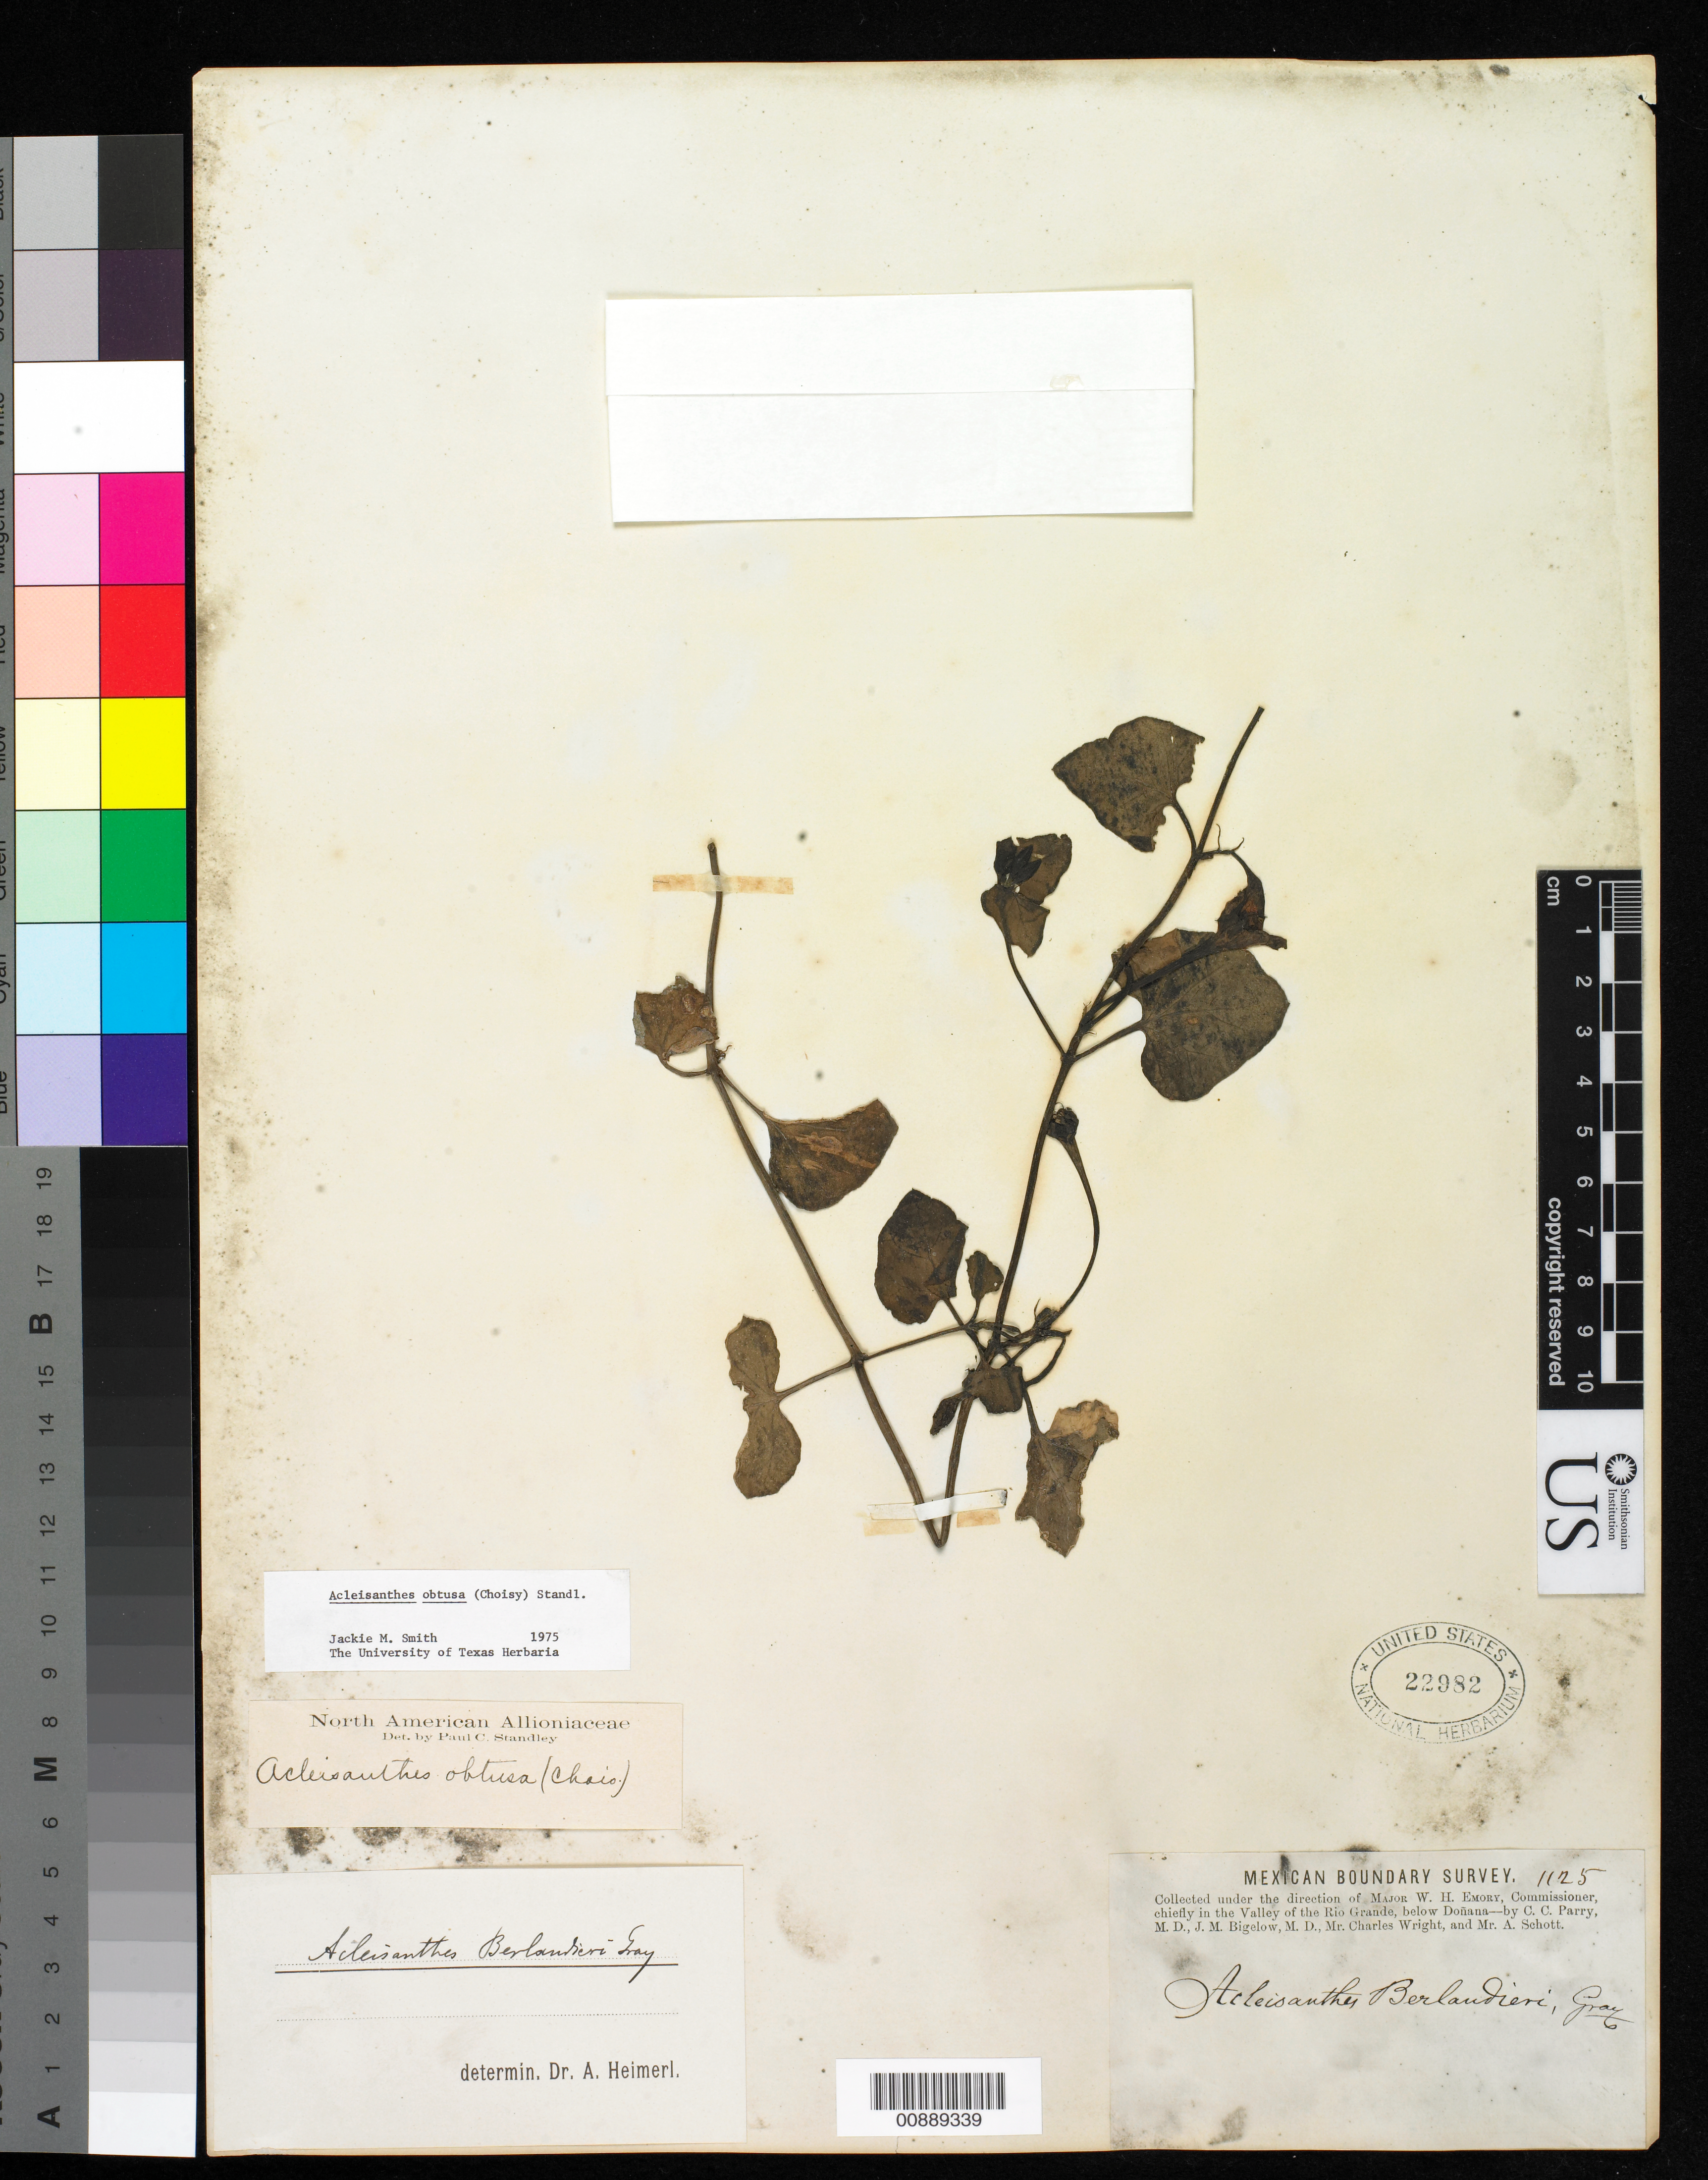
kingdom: Plantae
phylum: Tracheophyta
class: Magnoliopsida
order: Caryophyllales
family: Nyctaginaceae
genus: Acleisanthes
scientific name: Acleisanthes obtusa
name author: (Choisy) Standl.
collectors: C. C. Parry, J. M. Bigelow, C. Wright & A. C. V. Schott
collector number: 1125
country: United States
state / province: New Mexico / Texas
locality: Valley of the Rio Grande, below Doñana.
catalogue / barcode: US 22982